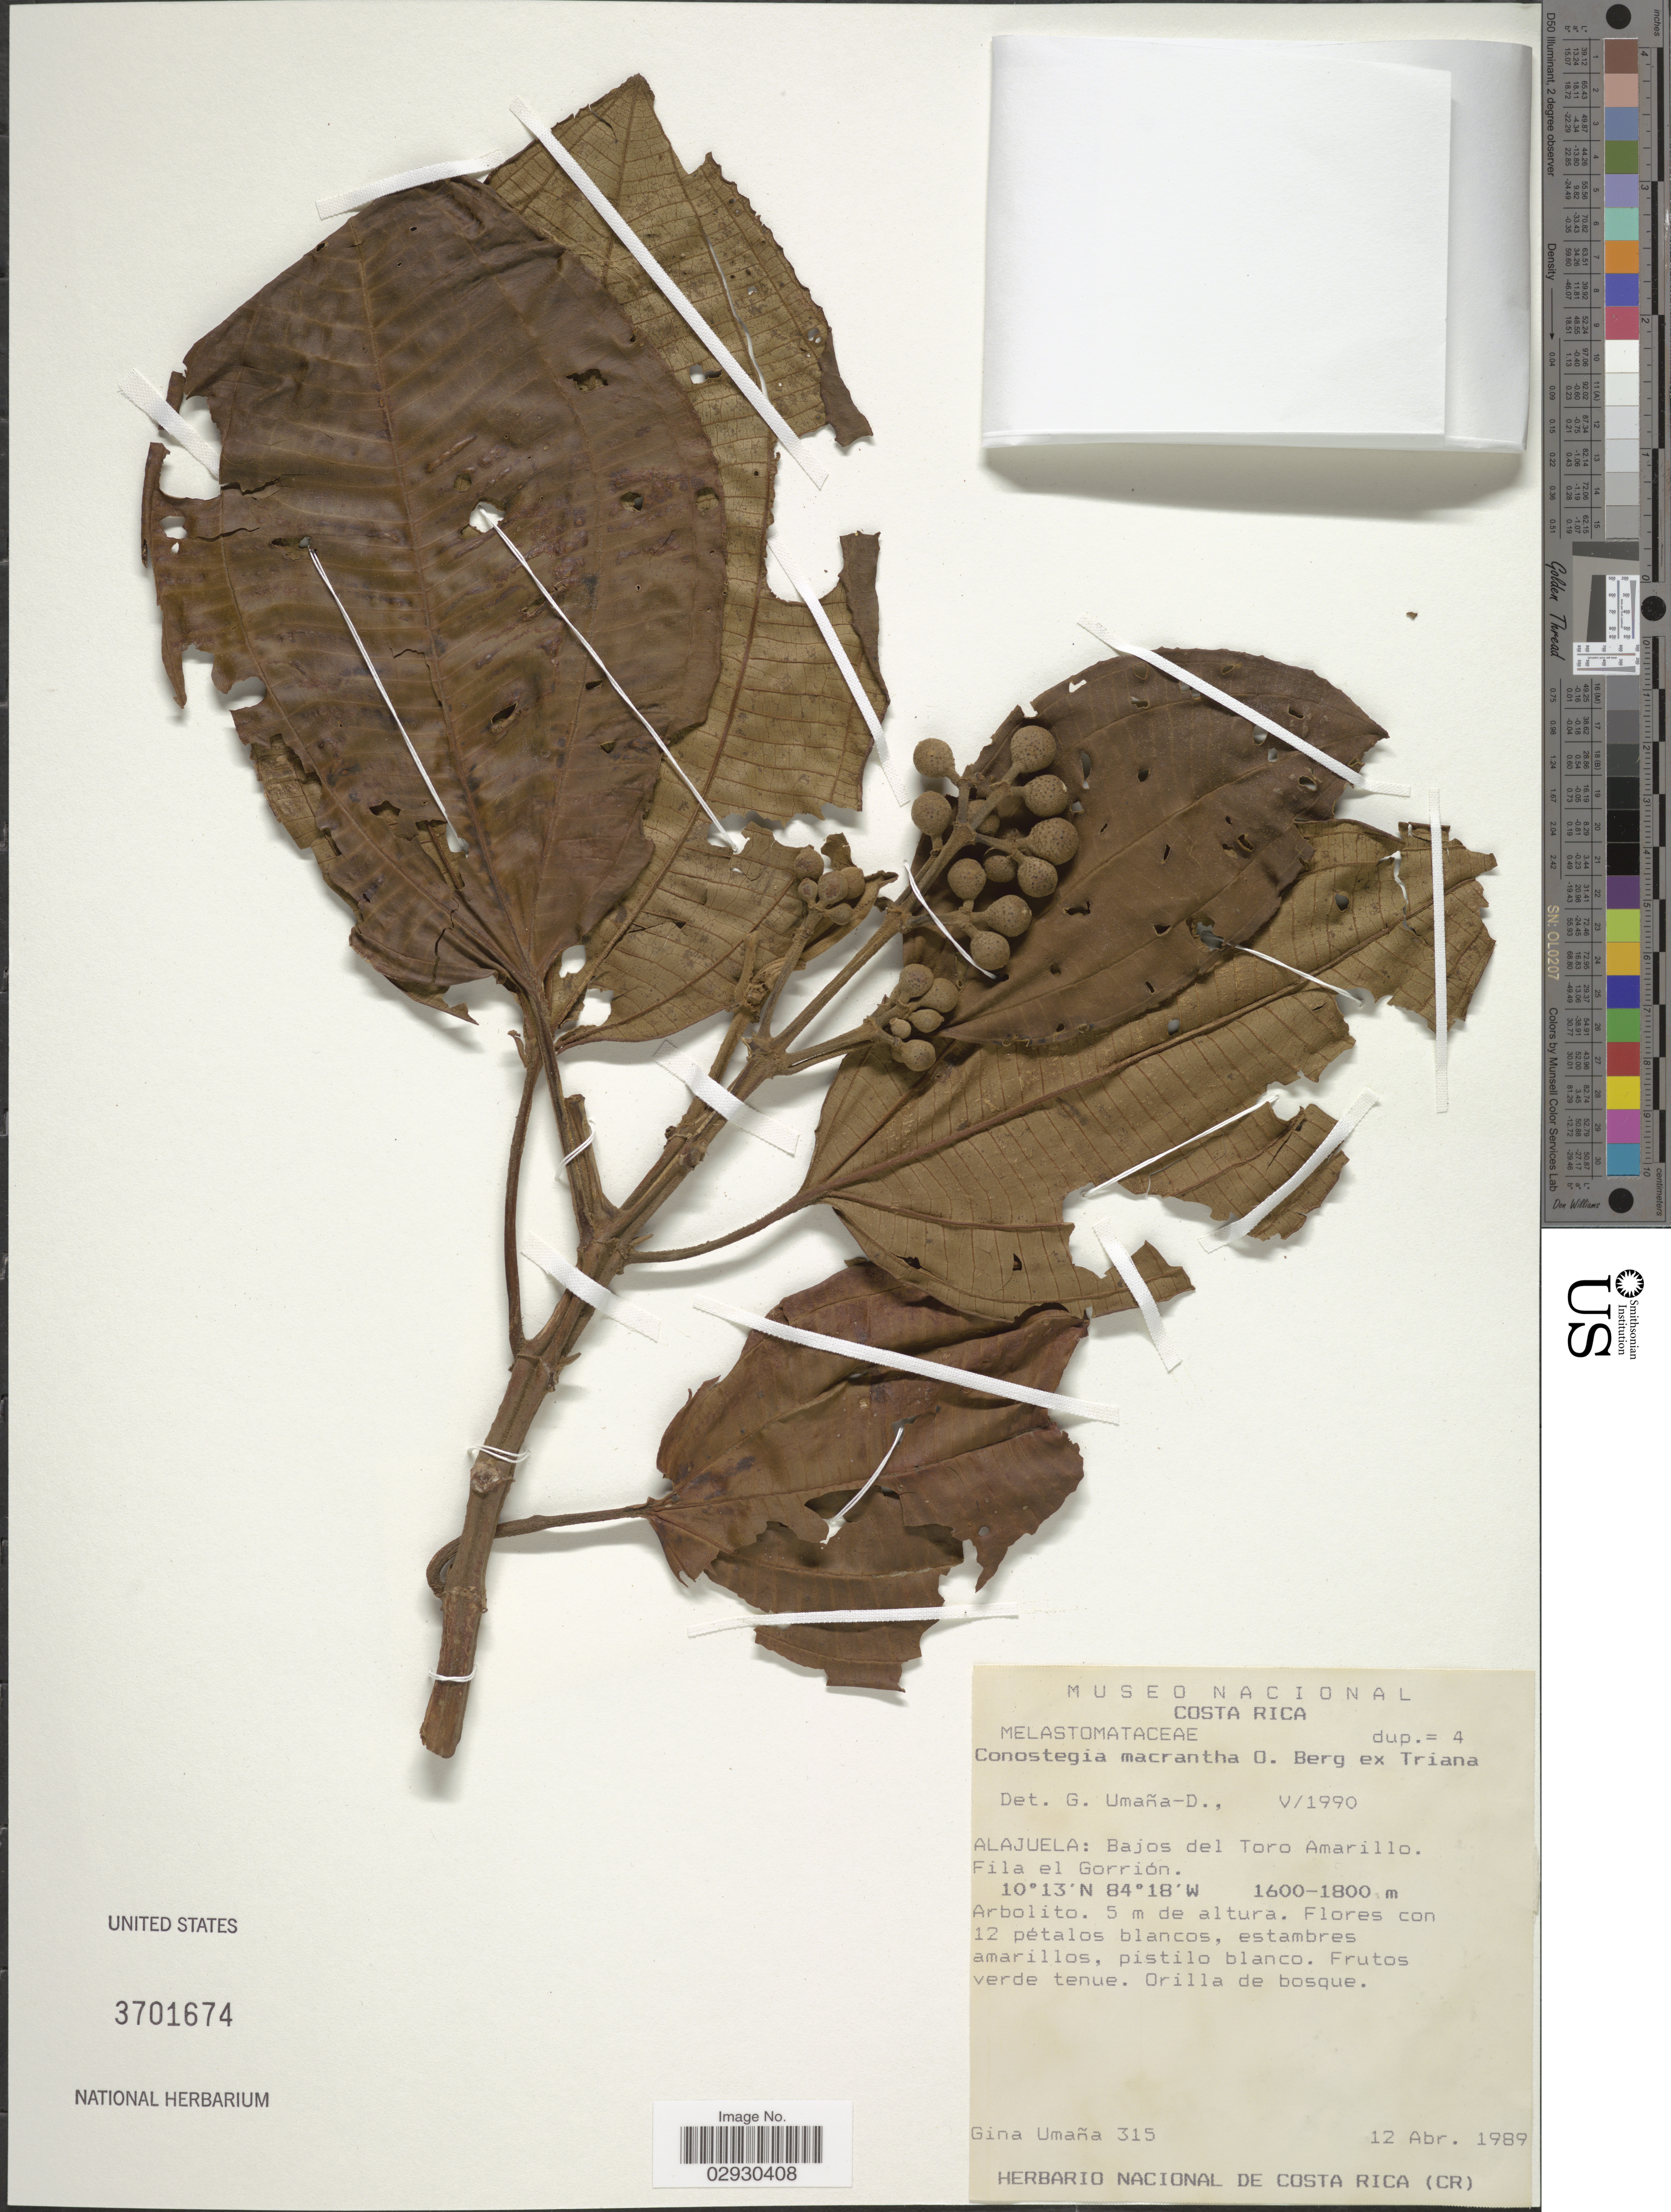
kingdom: Plantae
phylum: Tracheophyta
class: Magnoliopsida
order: Myrtales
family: Melastomataceae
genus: Conostegia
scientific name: Conostegia macrantha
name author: O. Berg ex Triana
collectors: G. Umana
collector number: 315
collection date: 1989-04-12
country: Costa Rica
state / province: Alajuela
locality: Alajuela: Bajos del Toro Amarillo. Fila el Gorrión.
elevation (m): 1600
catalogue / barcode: US 3701674